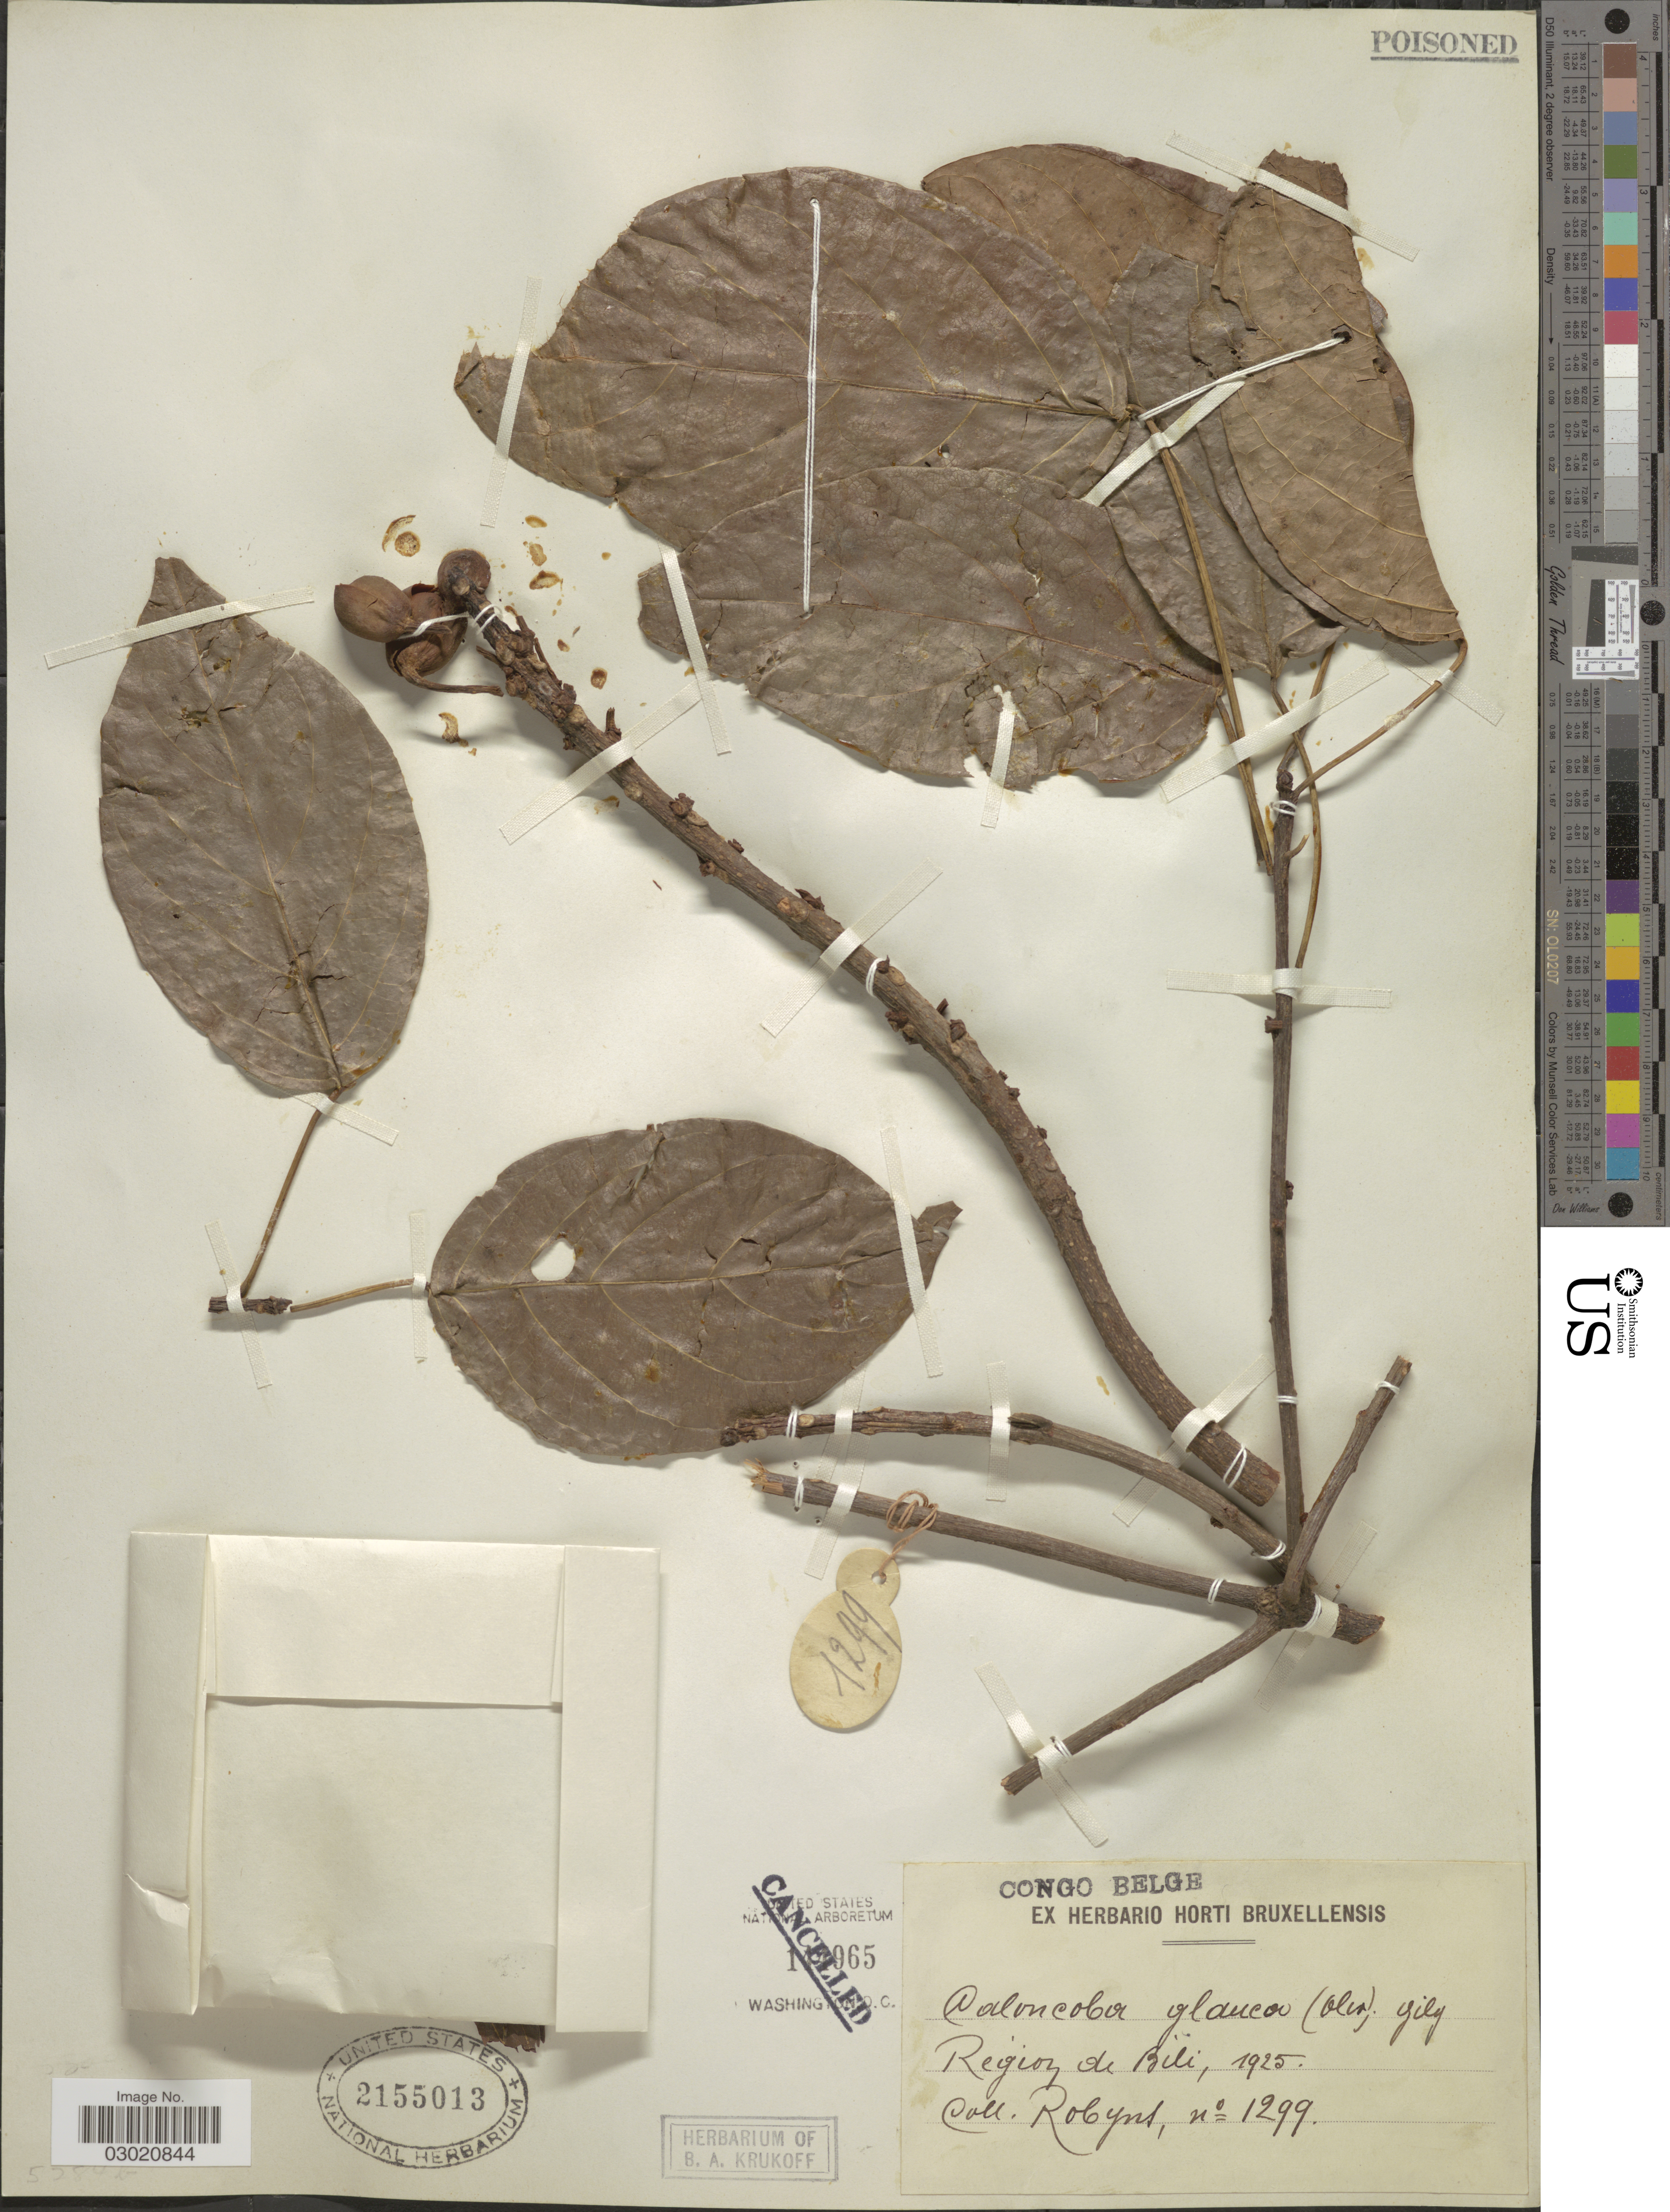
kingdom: Plantae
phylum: Tracheophyta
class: Magnoliopsida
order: Malpighiales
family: Achariaceae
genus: Caloncoba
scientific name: Caloncoba glauca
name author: (P. Beauv.) Gilg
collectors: -. Robyns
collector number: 1299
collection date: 1925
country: Congo, Democratic Republic of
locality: Region de Bili, Congo Belge.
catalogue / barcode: US 2155013